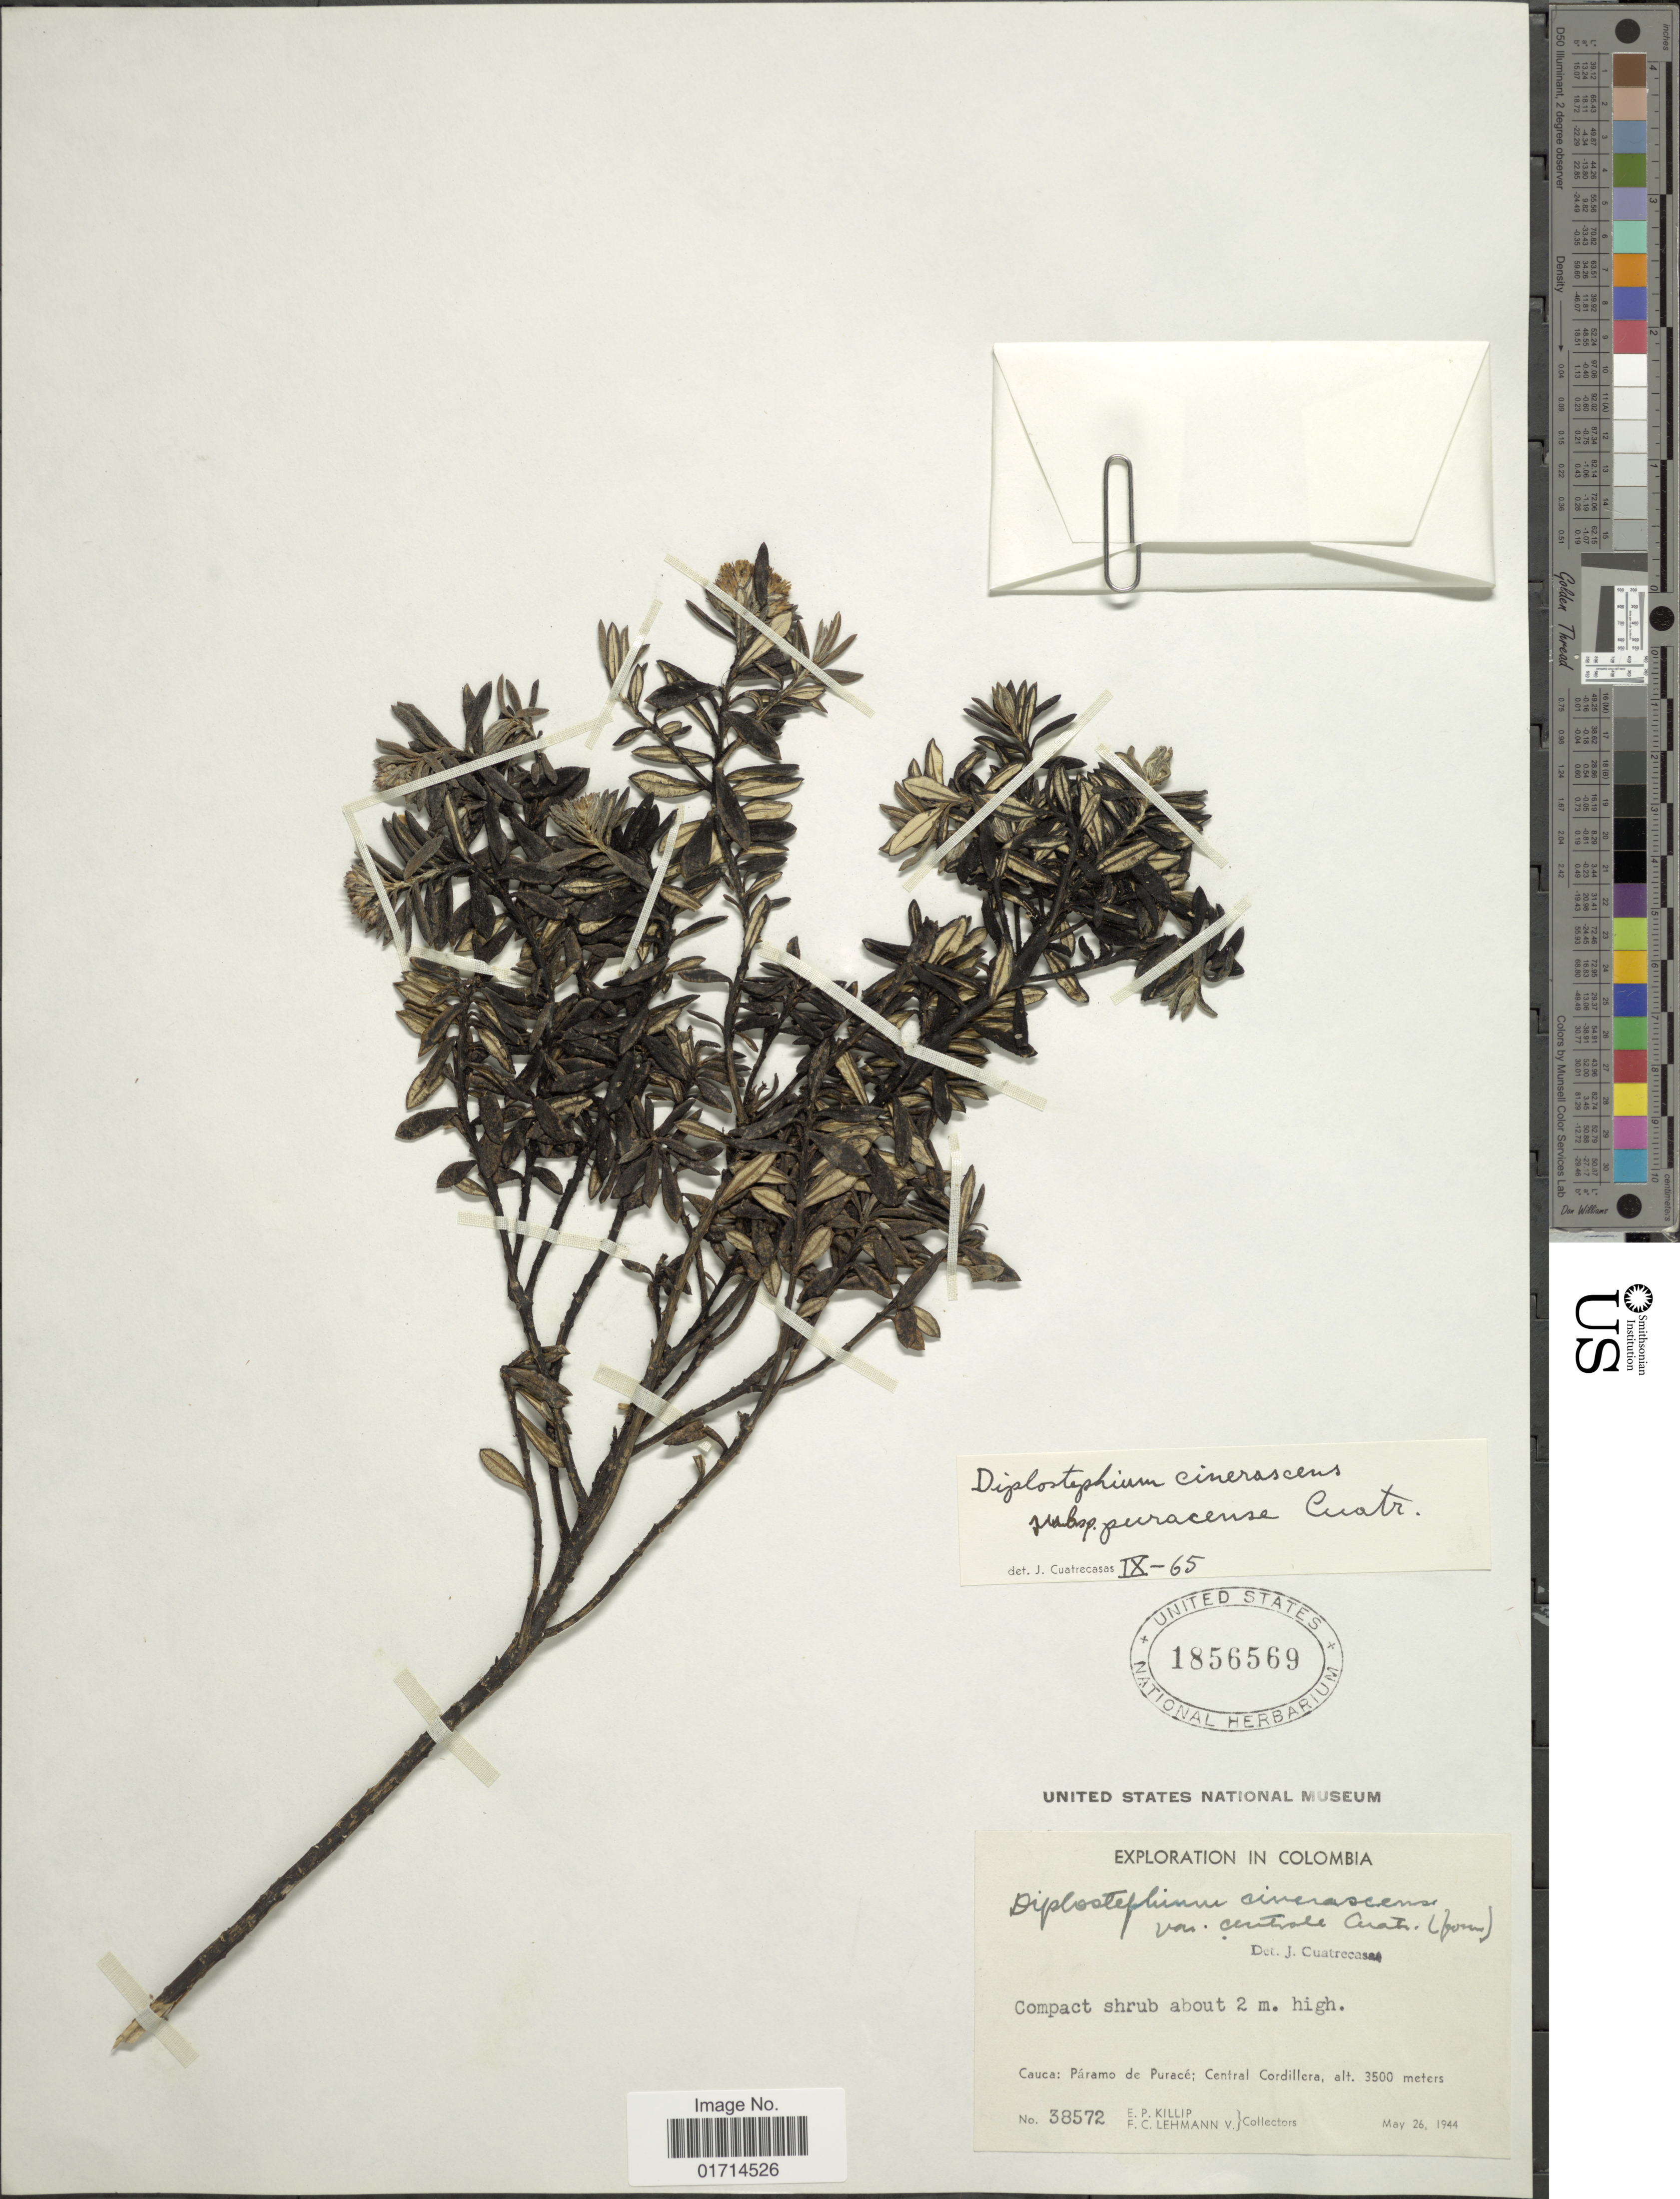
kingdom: Plantae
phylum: Tracheophyta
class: Magnoliopsida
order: Asterales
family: Asteraceae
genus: Diplostephium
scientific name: Diplostephium cinerascens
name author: Cuatrec.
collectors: E. P. Killip & F. Lehmann v.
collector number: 38572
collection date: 1944-05-26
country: Colombia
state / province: Cauca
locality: Paramo de Purace, Central Cordillera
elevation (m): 3500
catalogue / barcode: US 1856569